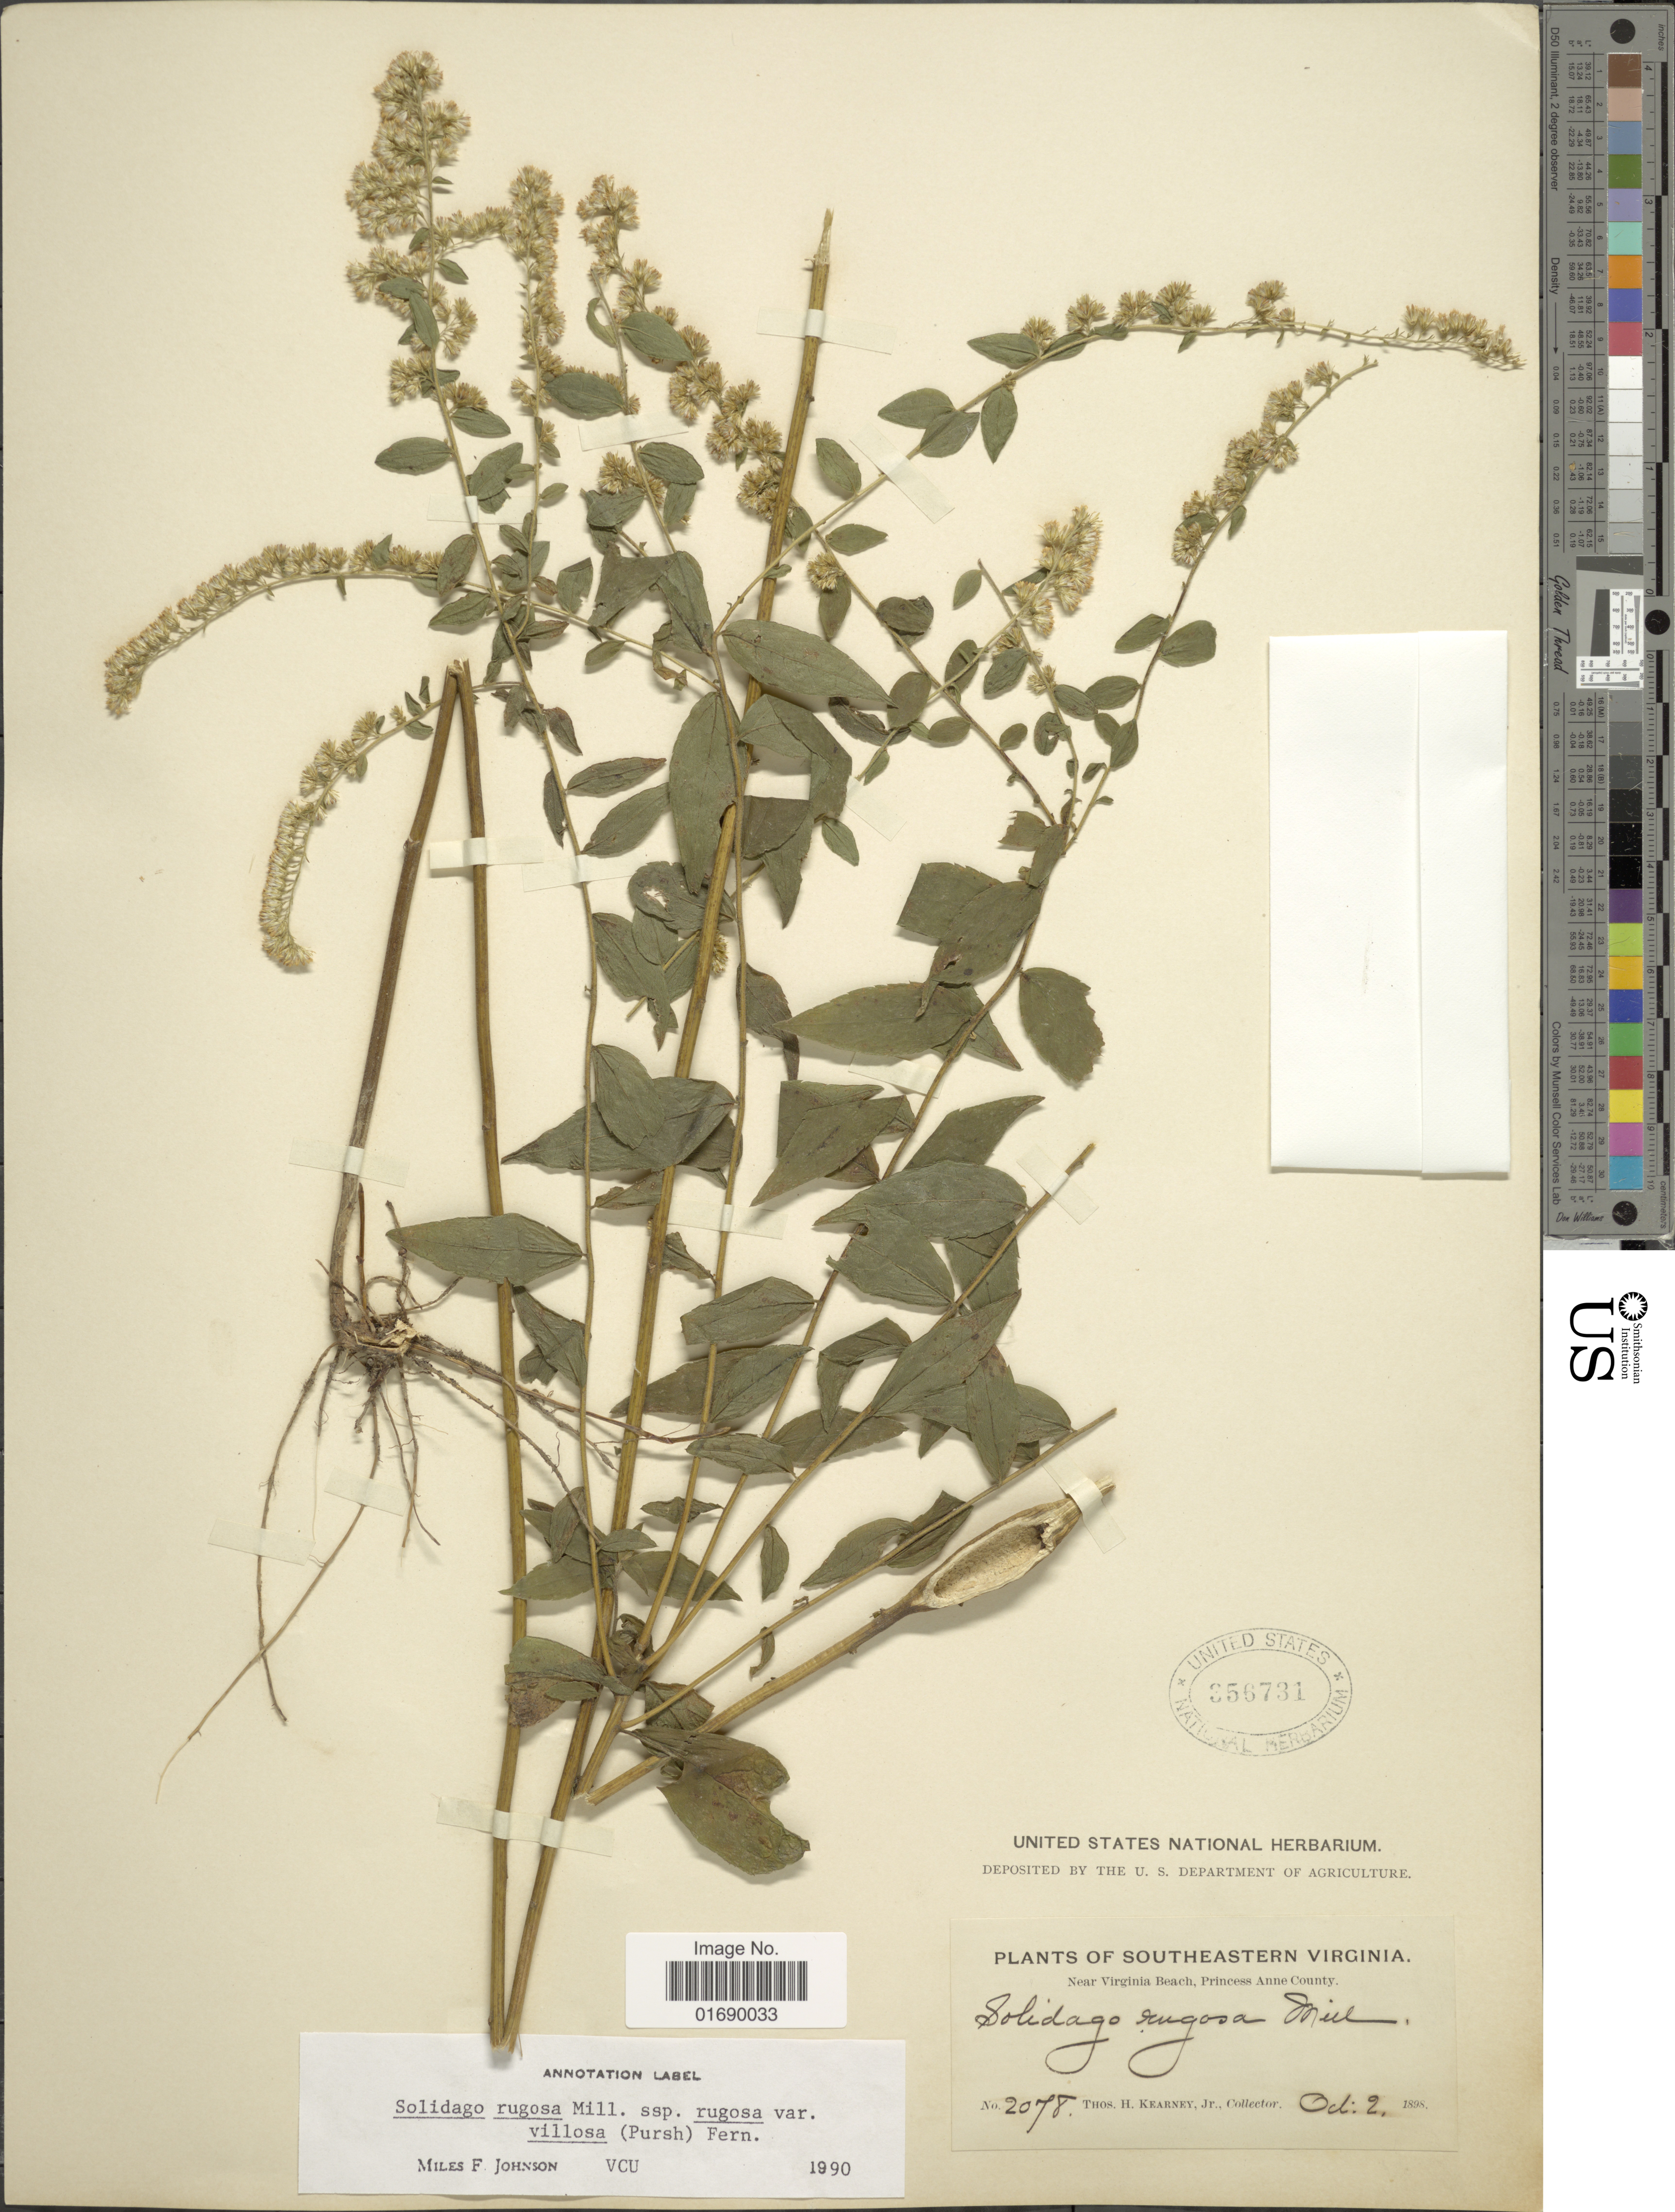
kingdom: Plantae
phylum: Tracheophyta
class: Magnoliopsida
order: Asterales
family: Asteraceae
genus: Solidago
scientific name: Solidago rugosa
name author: Mill.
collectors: T. H. Kearney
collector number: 2078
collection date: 1898-10-02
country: United States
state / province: Virginia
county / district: City of Virginia Beach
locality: Southeastern Virginia, Near Virginia Beach, Princess Anne (=historic county name) County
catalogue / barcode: US 356731